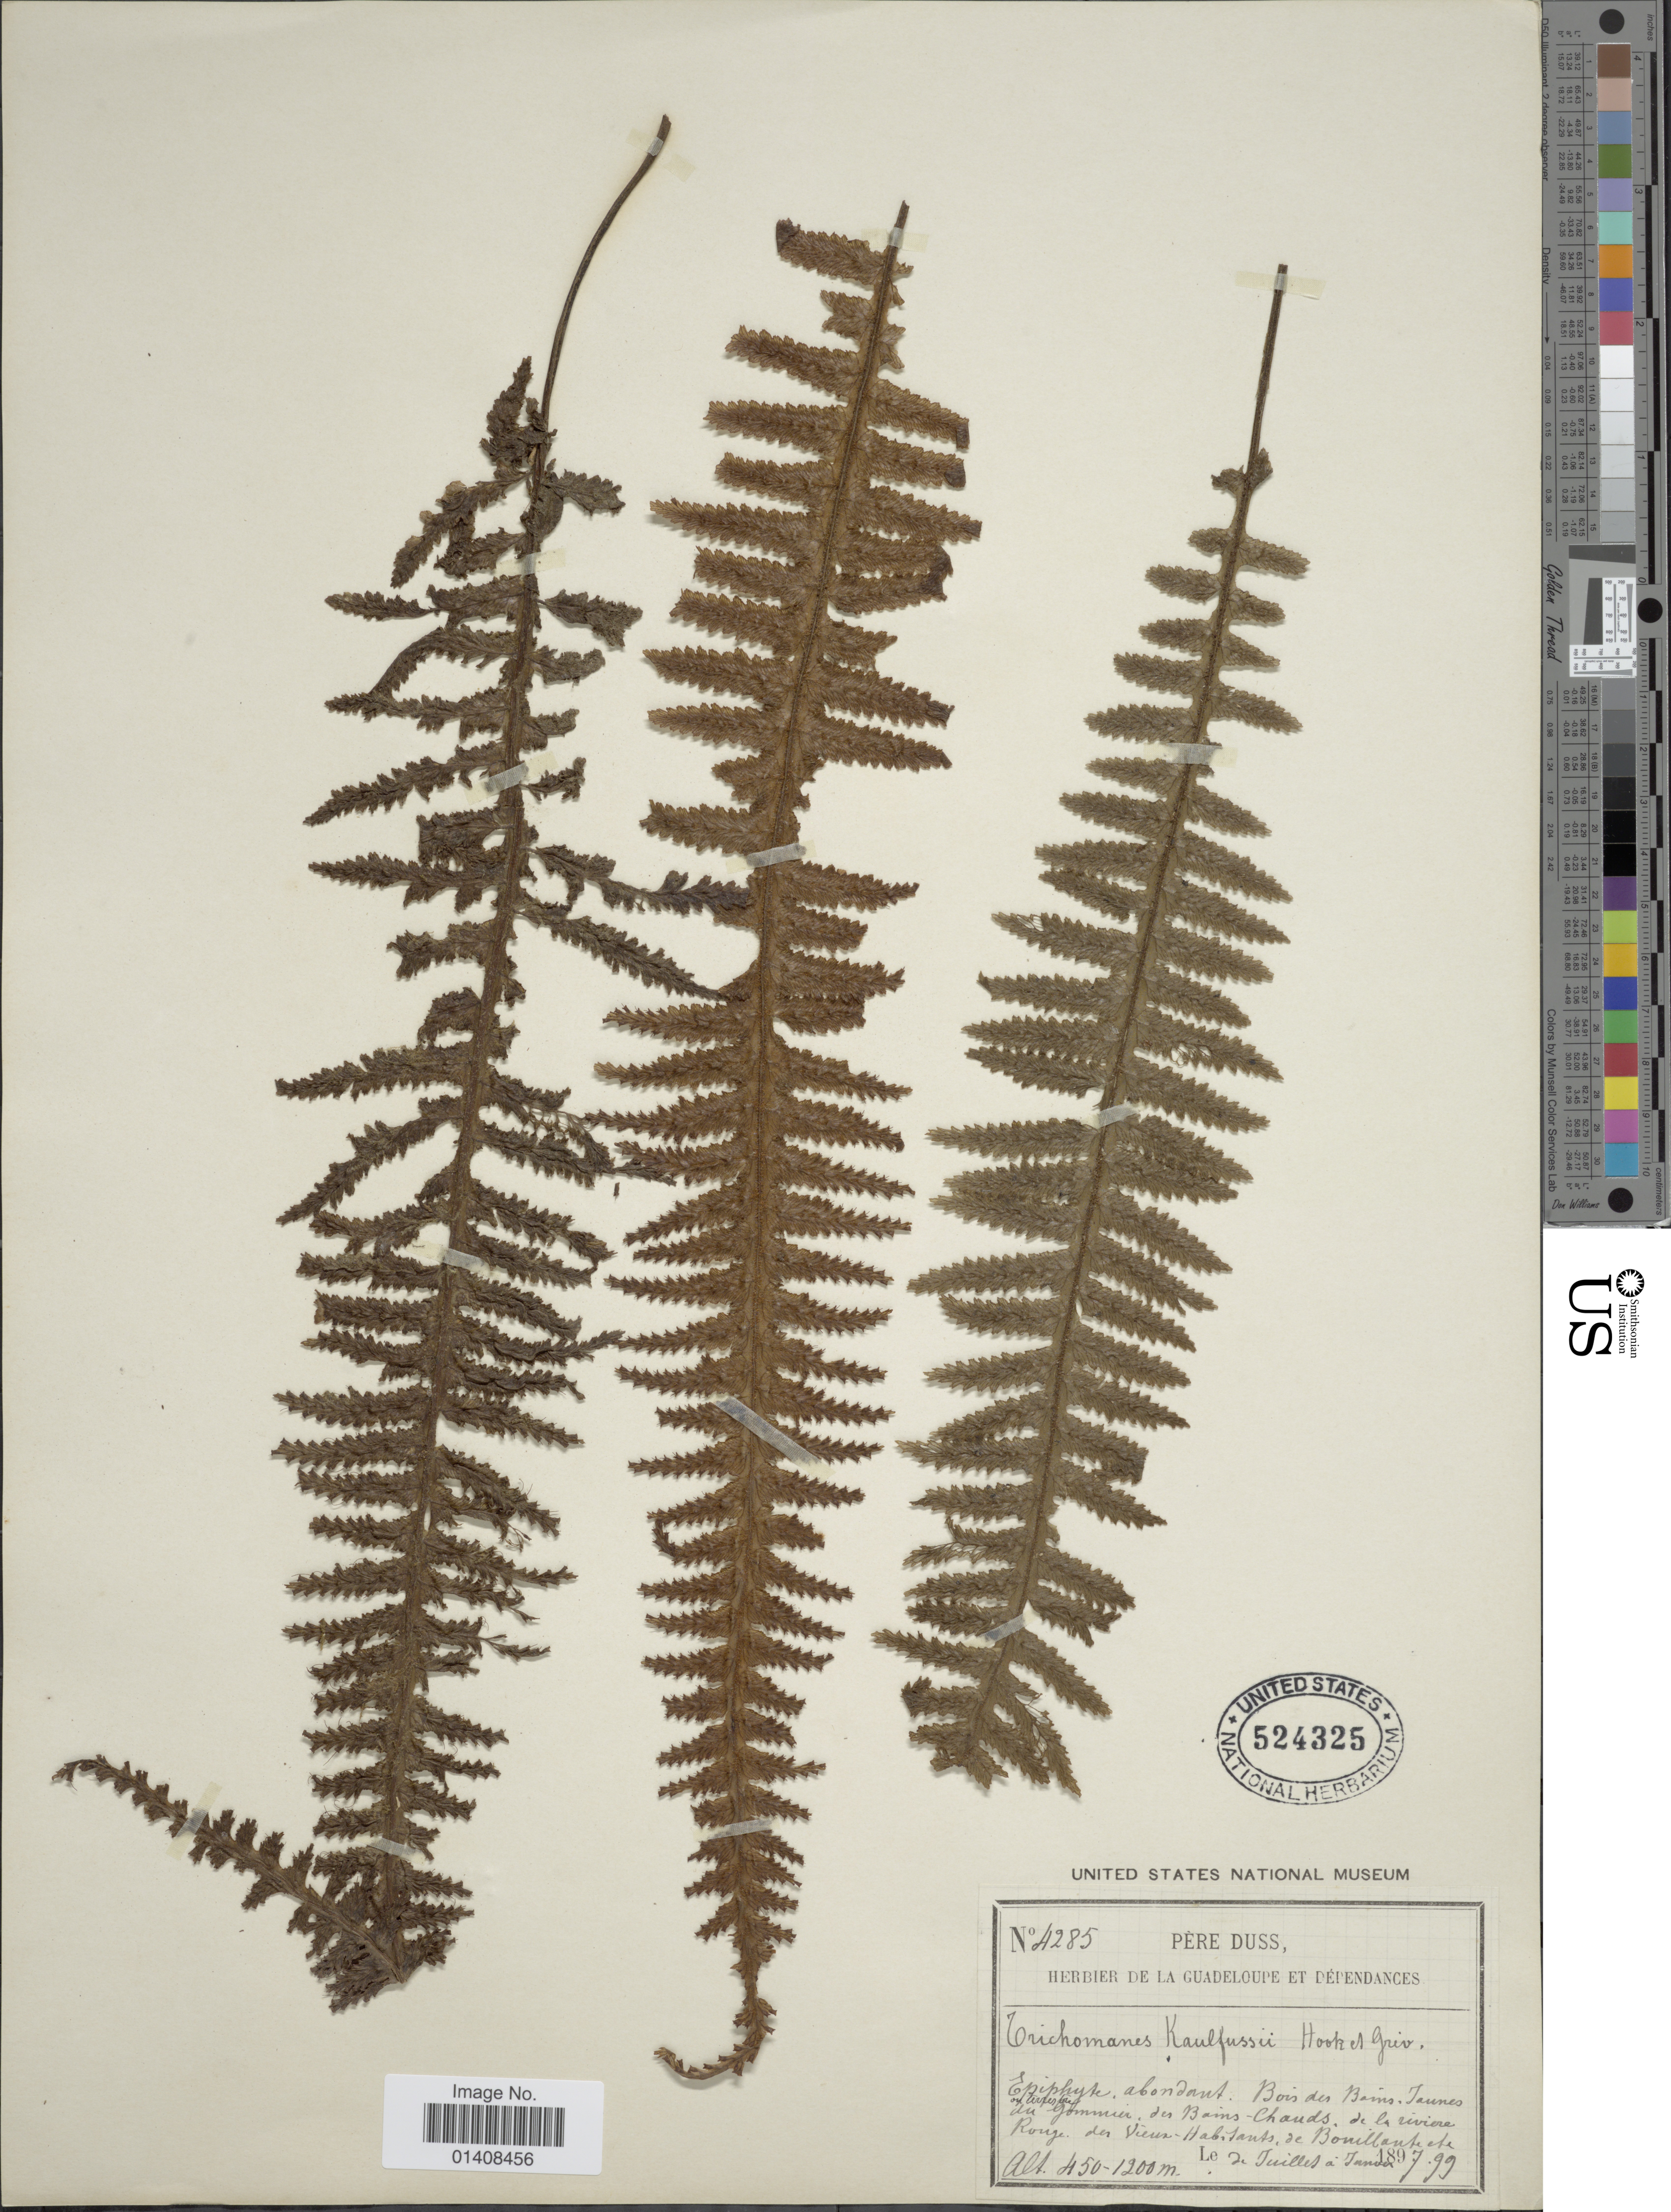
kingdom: Plantae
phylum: Tracheophyta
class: Polypodiopsida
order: Hymenophyllales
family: Hymenophyllaceae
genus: Trichomanes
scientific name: Trichomanes trigonum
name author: Desv.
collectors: Père Duss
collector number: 4285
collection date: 1897-07/1899-01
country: Guadeloupe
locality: Bois des Bains-Jaunes du Gommier des Bains-Chauds de la riviere Rouge des Vieux-Habitants de Bouillante etc.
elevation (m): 450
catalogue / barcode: US 524325